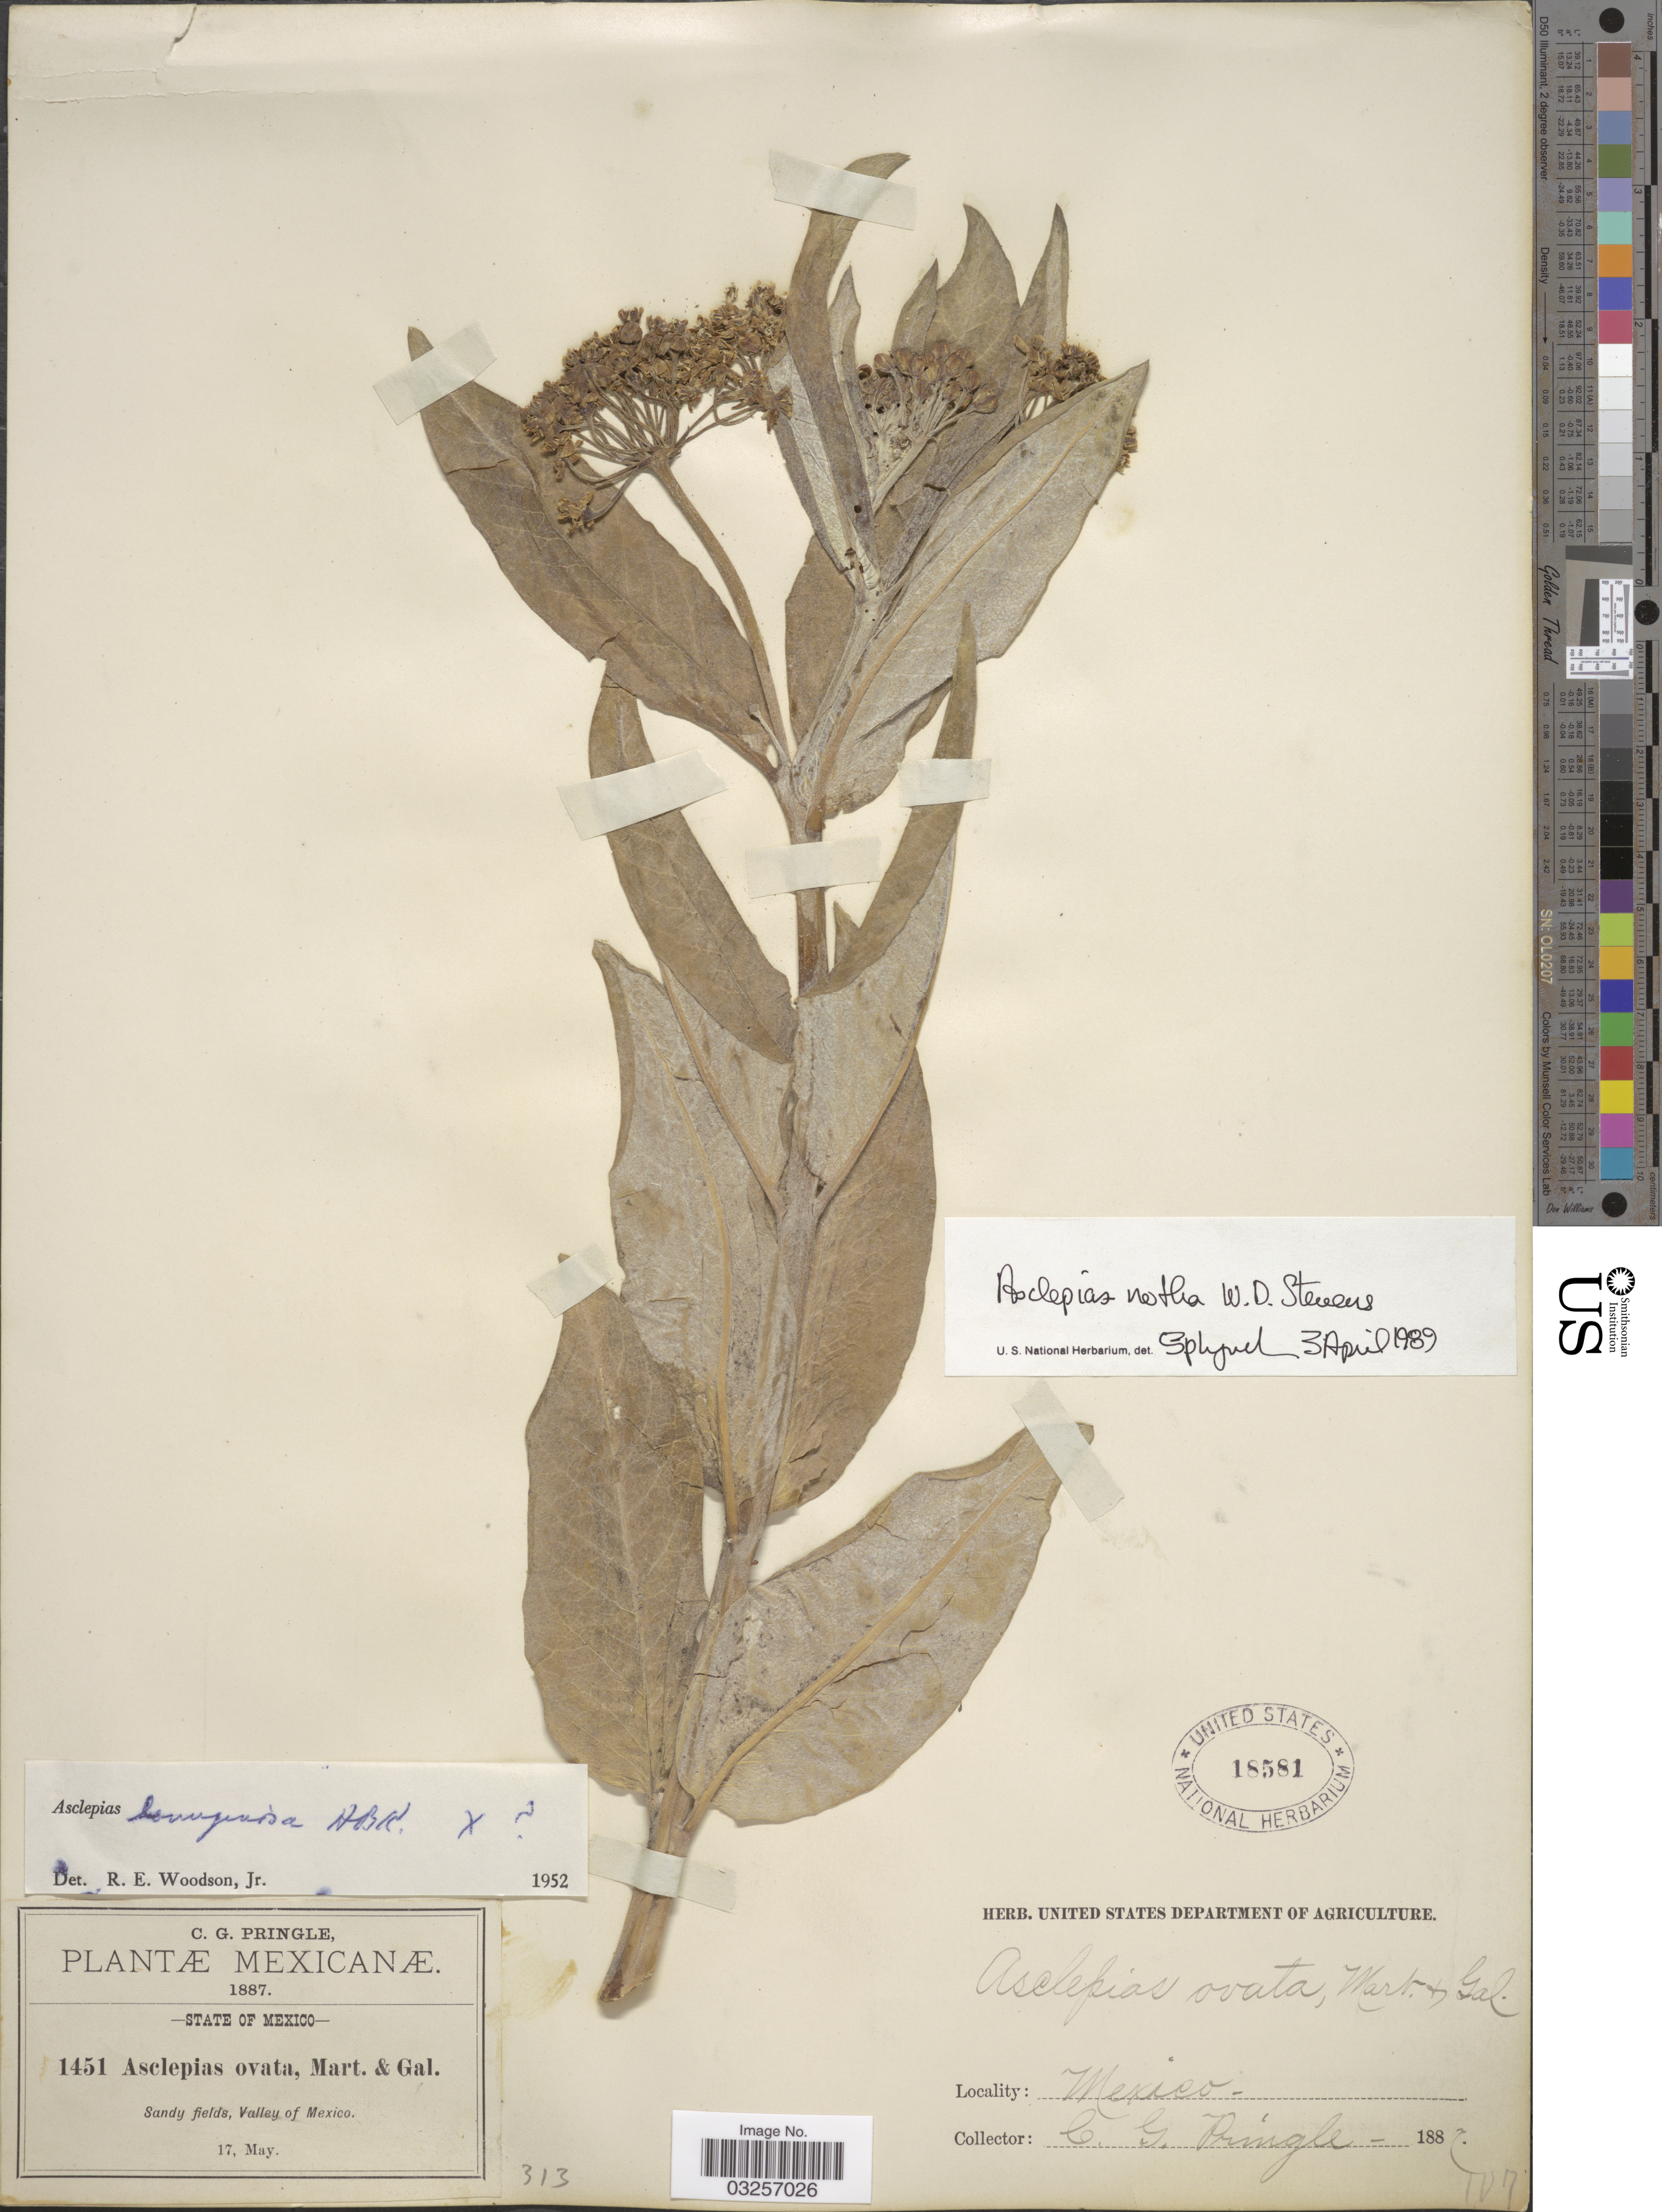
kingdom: Plantae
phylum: Tracheophyta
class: Magnoliopsida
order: Gentianales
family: Apocynaceae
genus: Asclepias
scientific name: Asclepias notha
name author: W.D. Stevens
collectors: C. G. Pringle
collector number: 1451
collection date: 1887-05-17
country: Mexico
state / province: México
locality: Sandy fields, Valley of Mexico.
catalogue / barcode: US 18581